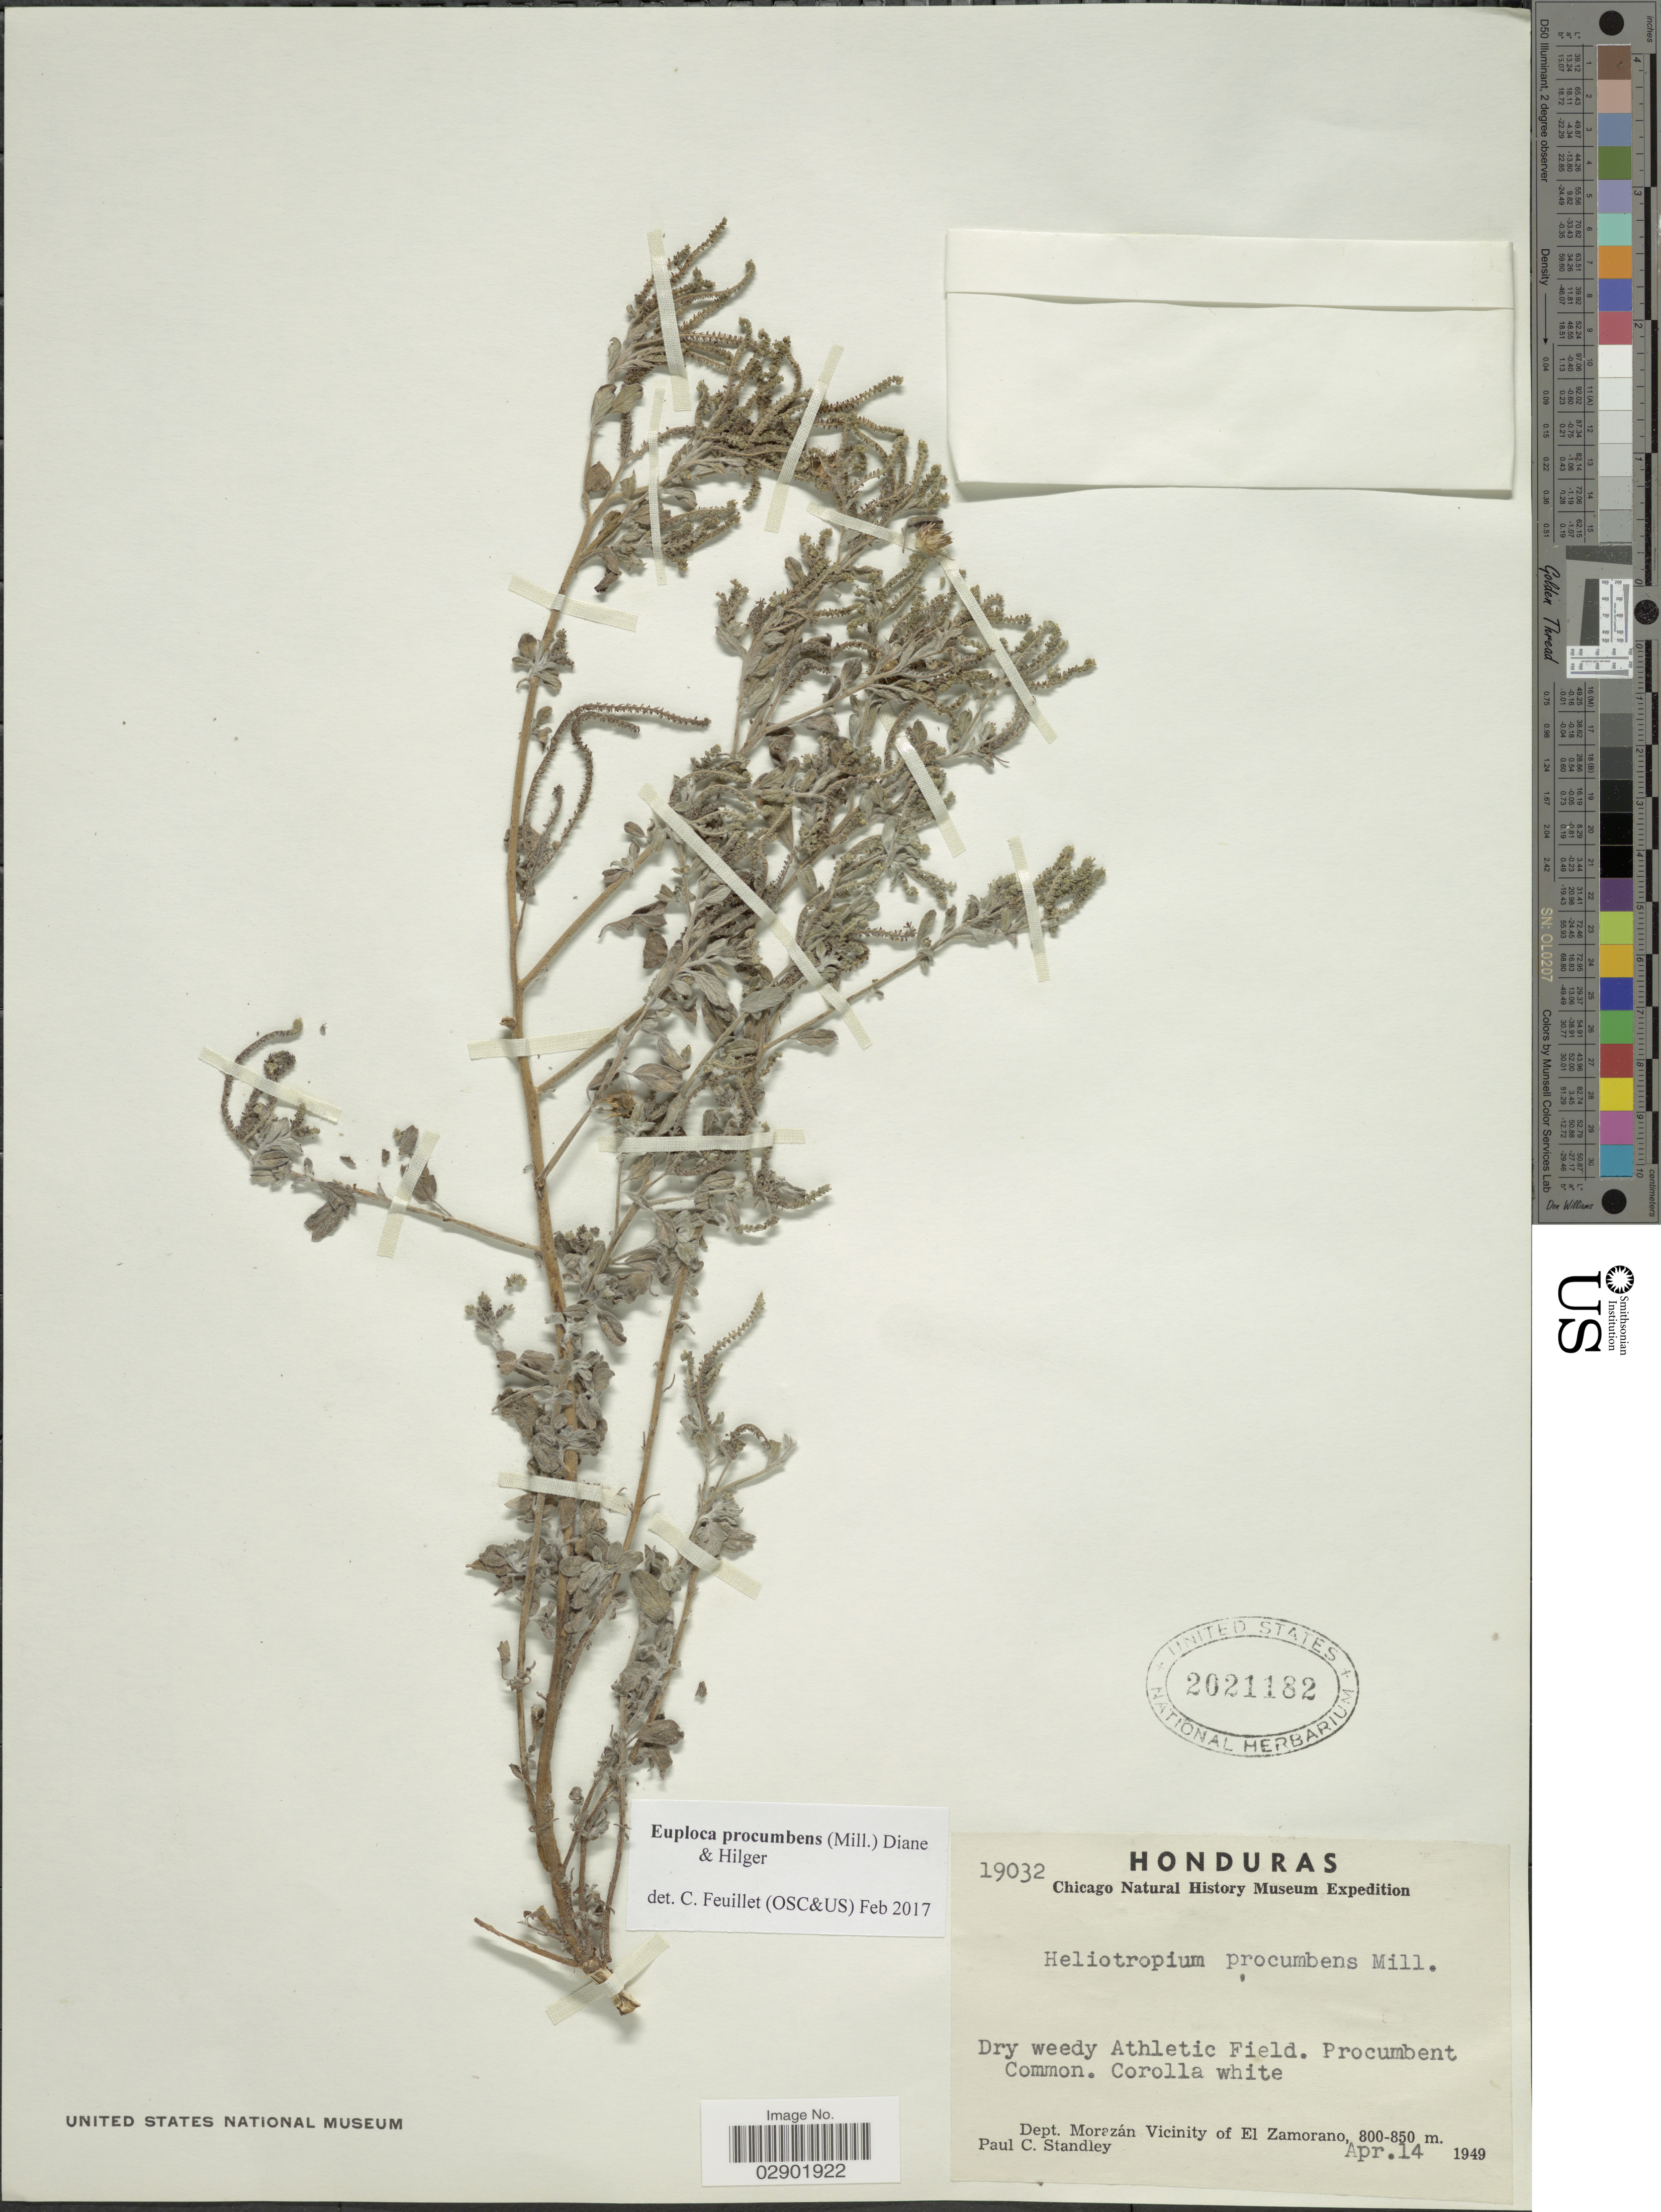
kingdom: Plantae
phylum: Tracheophyta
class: Magnoliopsida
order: Boraginales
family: Heliotropiaceae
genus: Euploca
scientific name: Euploca procumbens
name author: (Mill.) Diane & Hilger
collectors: P. C. Standley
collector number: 19032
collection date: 1949-04-14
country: Honduras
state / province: Fco. Morazán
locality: Dept. Morazán Vicinity of el Zamorano.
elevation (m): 800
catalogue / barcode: US 201182